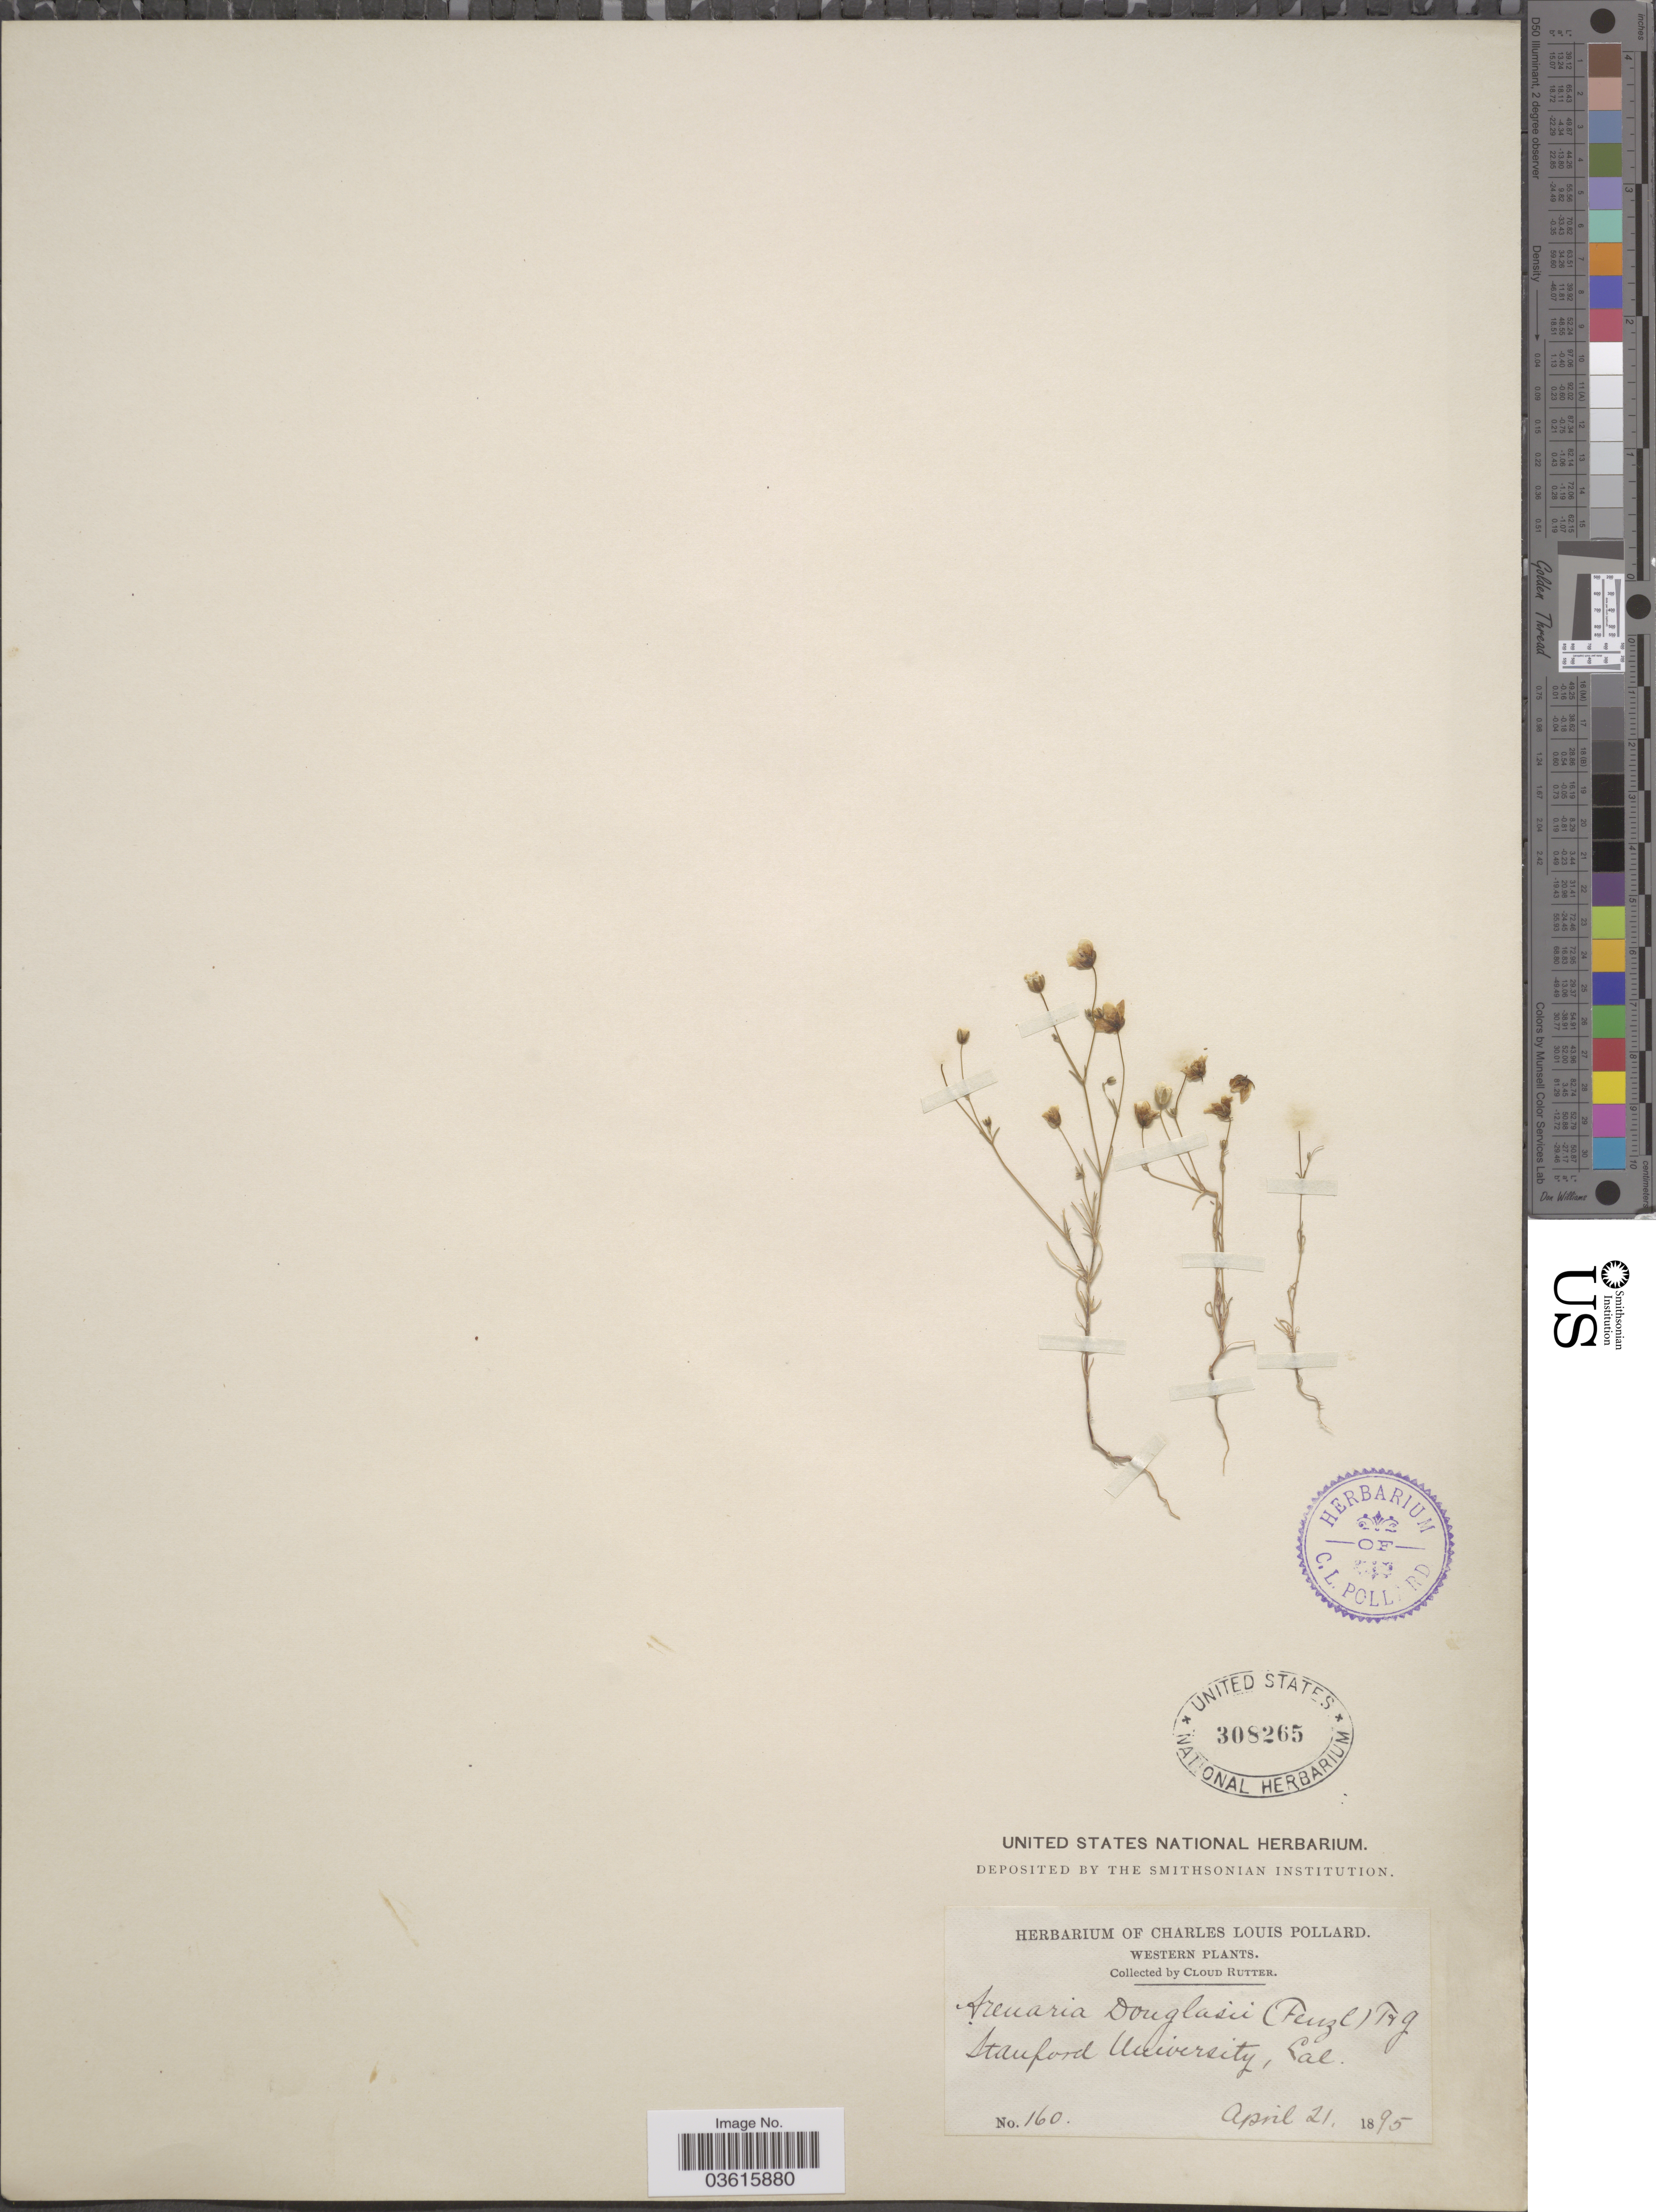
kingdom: Plantae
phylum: Tracheophyta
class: Magnoliopsida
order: Caryophyllales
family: Caryophyllaceae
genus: Minuartia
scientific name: Minuartia douglasii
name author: Mattf.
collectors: C. Rutter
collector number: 160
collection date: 1895-04-21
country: United States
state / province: California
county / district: Santa Clara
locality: Western. Stanford University.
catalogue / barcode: US 308265